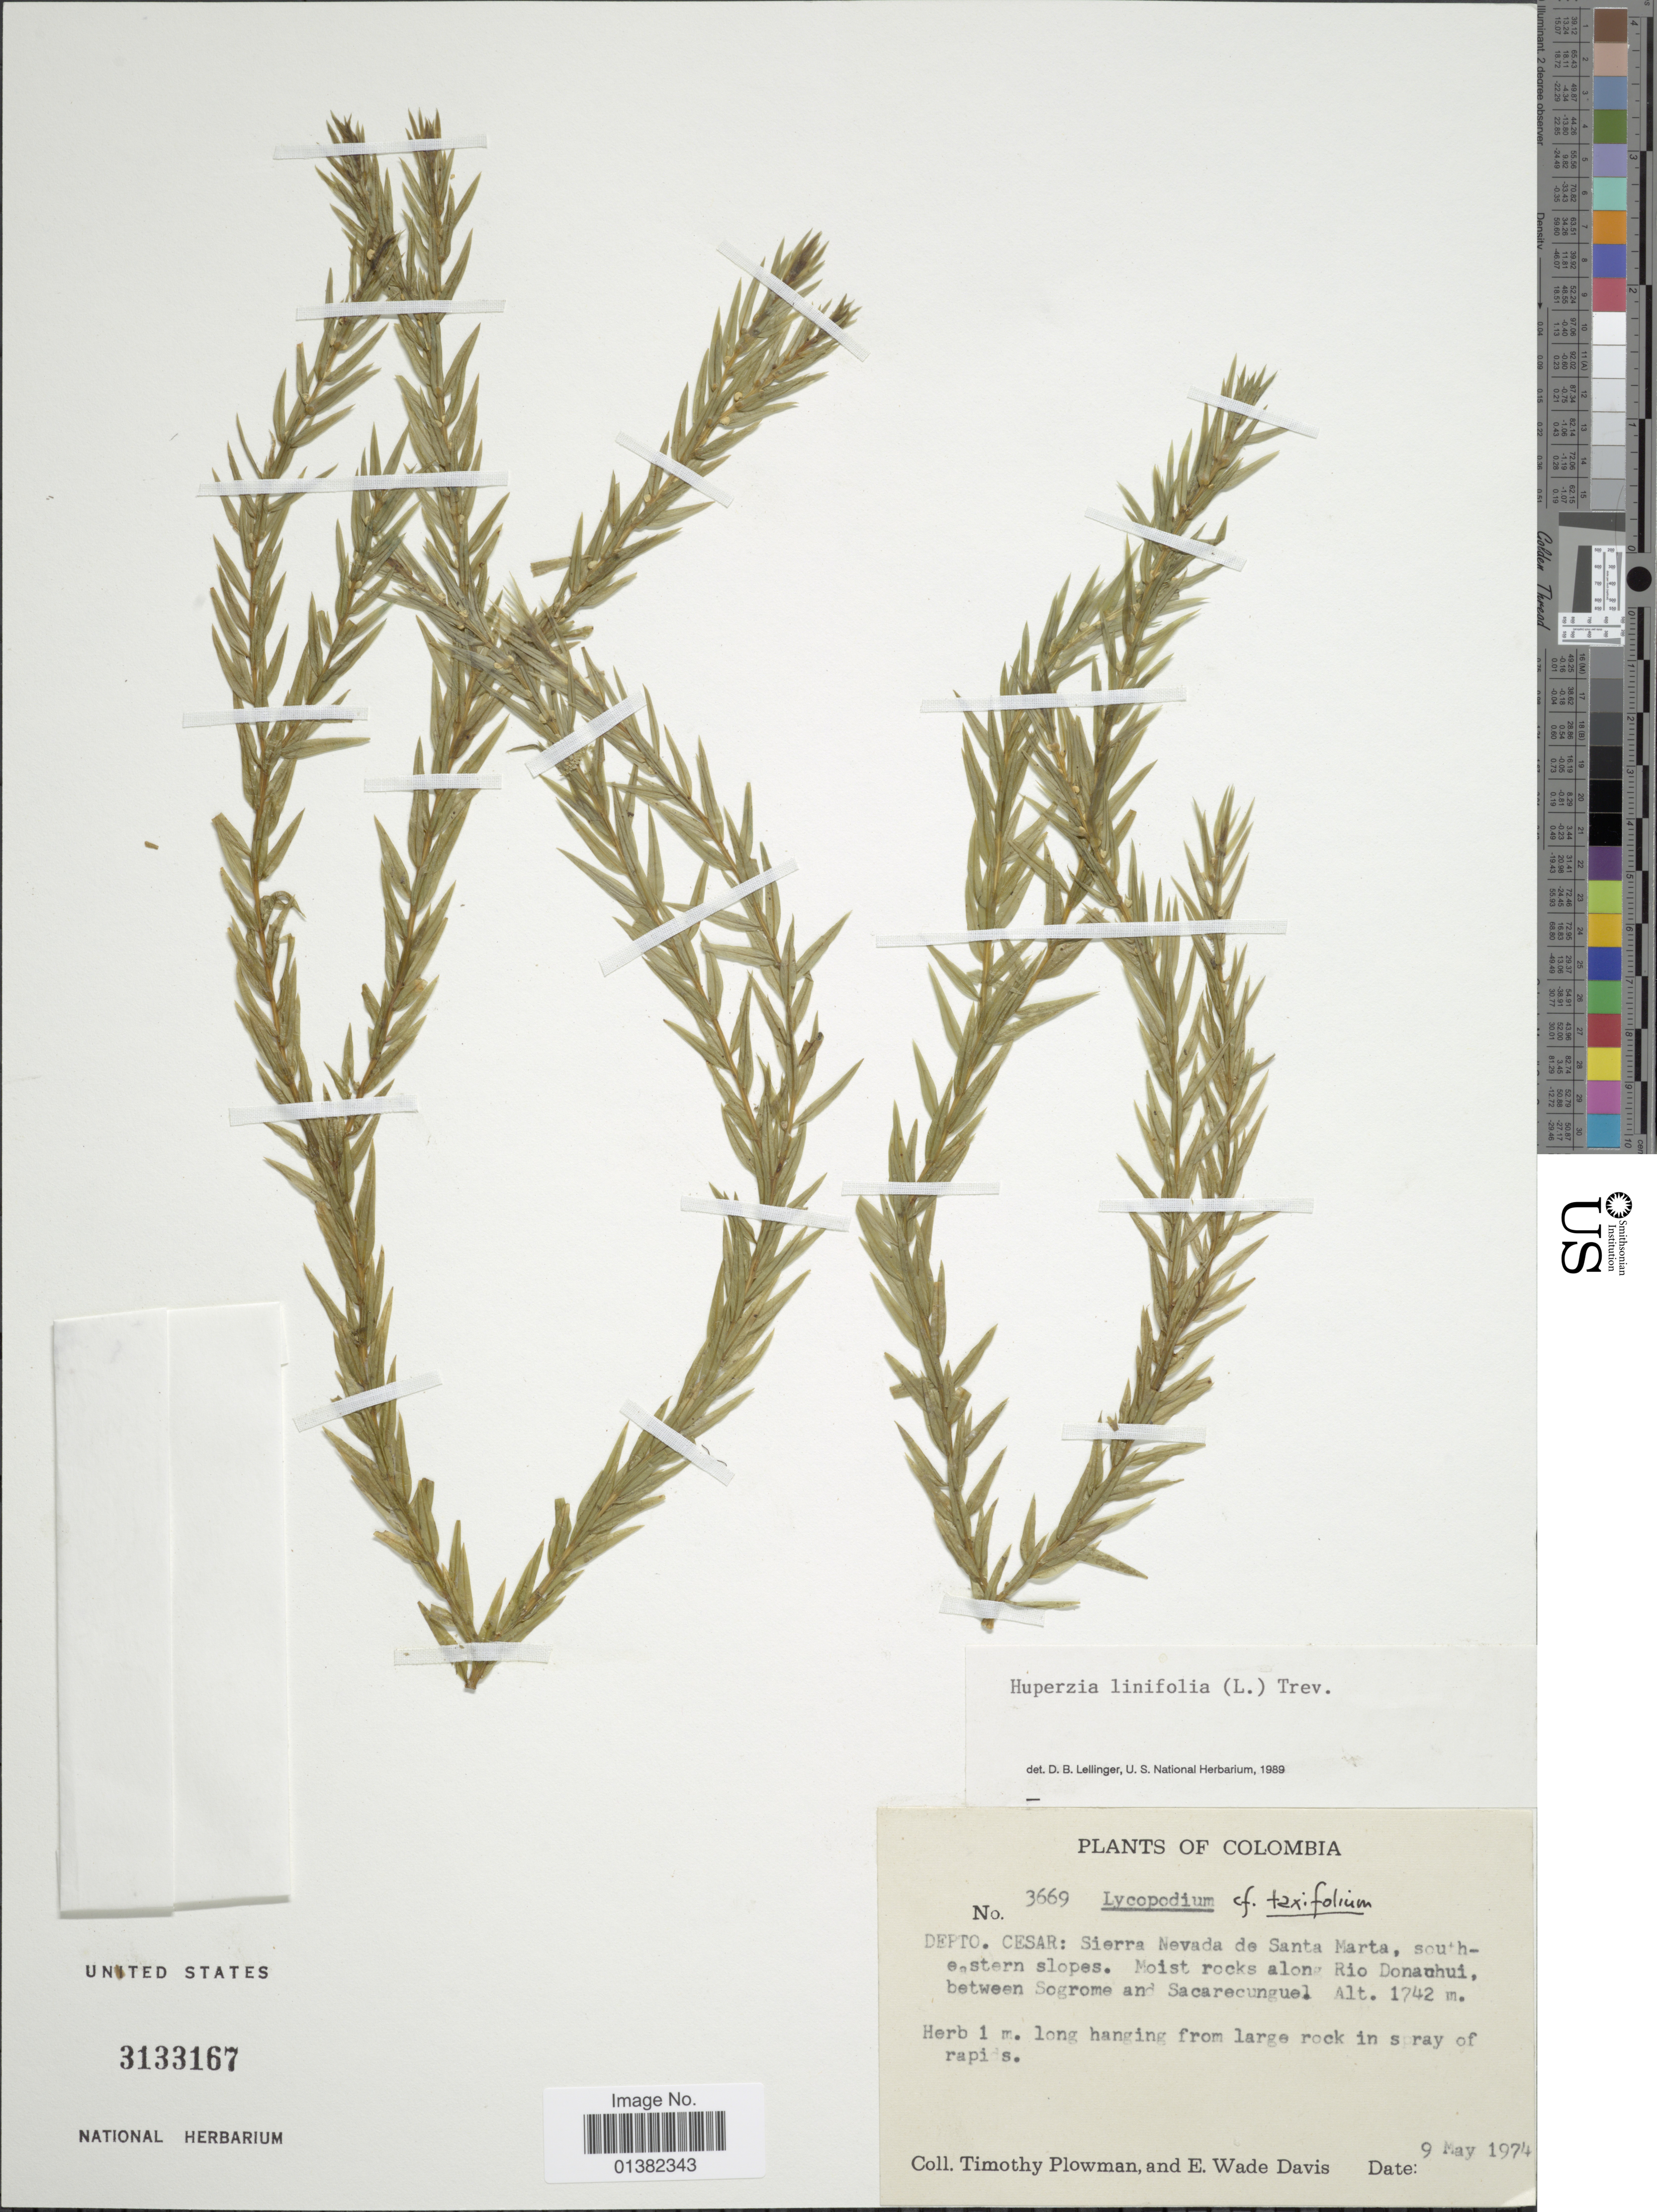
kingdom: Plantae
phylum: Tracheophyta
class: Lycopodiopsida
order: Lycopodiales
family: Lycopodiaceae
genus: Phlegmariurus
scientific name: Phlegmariurus linifolius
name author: (L.) B. Øllg.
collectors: T. Plowman & E. Wade-Davis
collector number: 3669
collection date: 1974-05-09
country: Colombia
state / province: Cesar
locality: Sierra Nevada de Santa Marta, southeastern slopes. Along rio Donauhui, between Sogrome and Sacarecunguel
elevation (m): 1742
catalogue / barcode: US 3133167